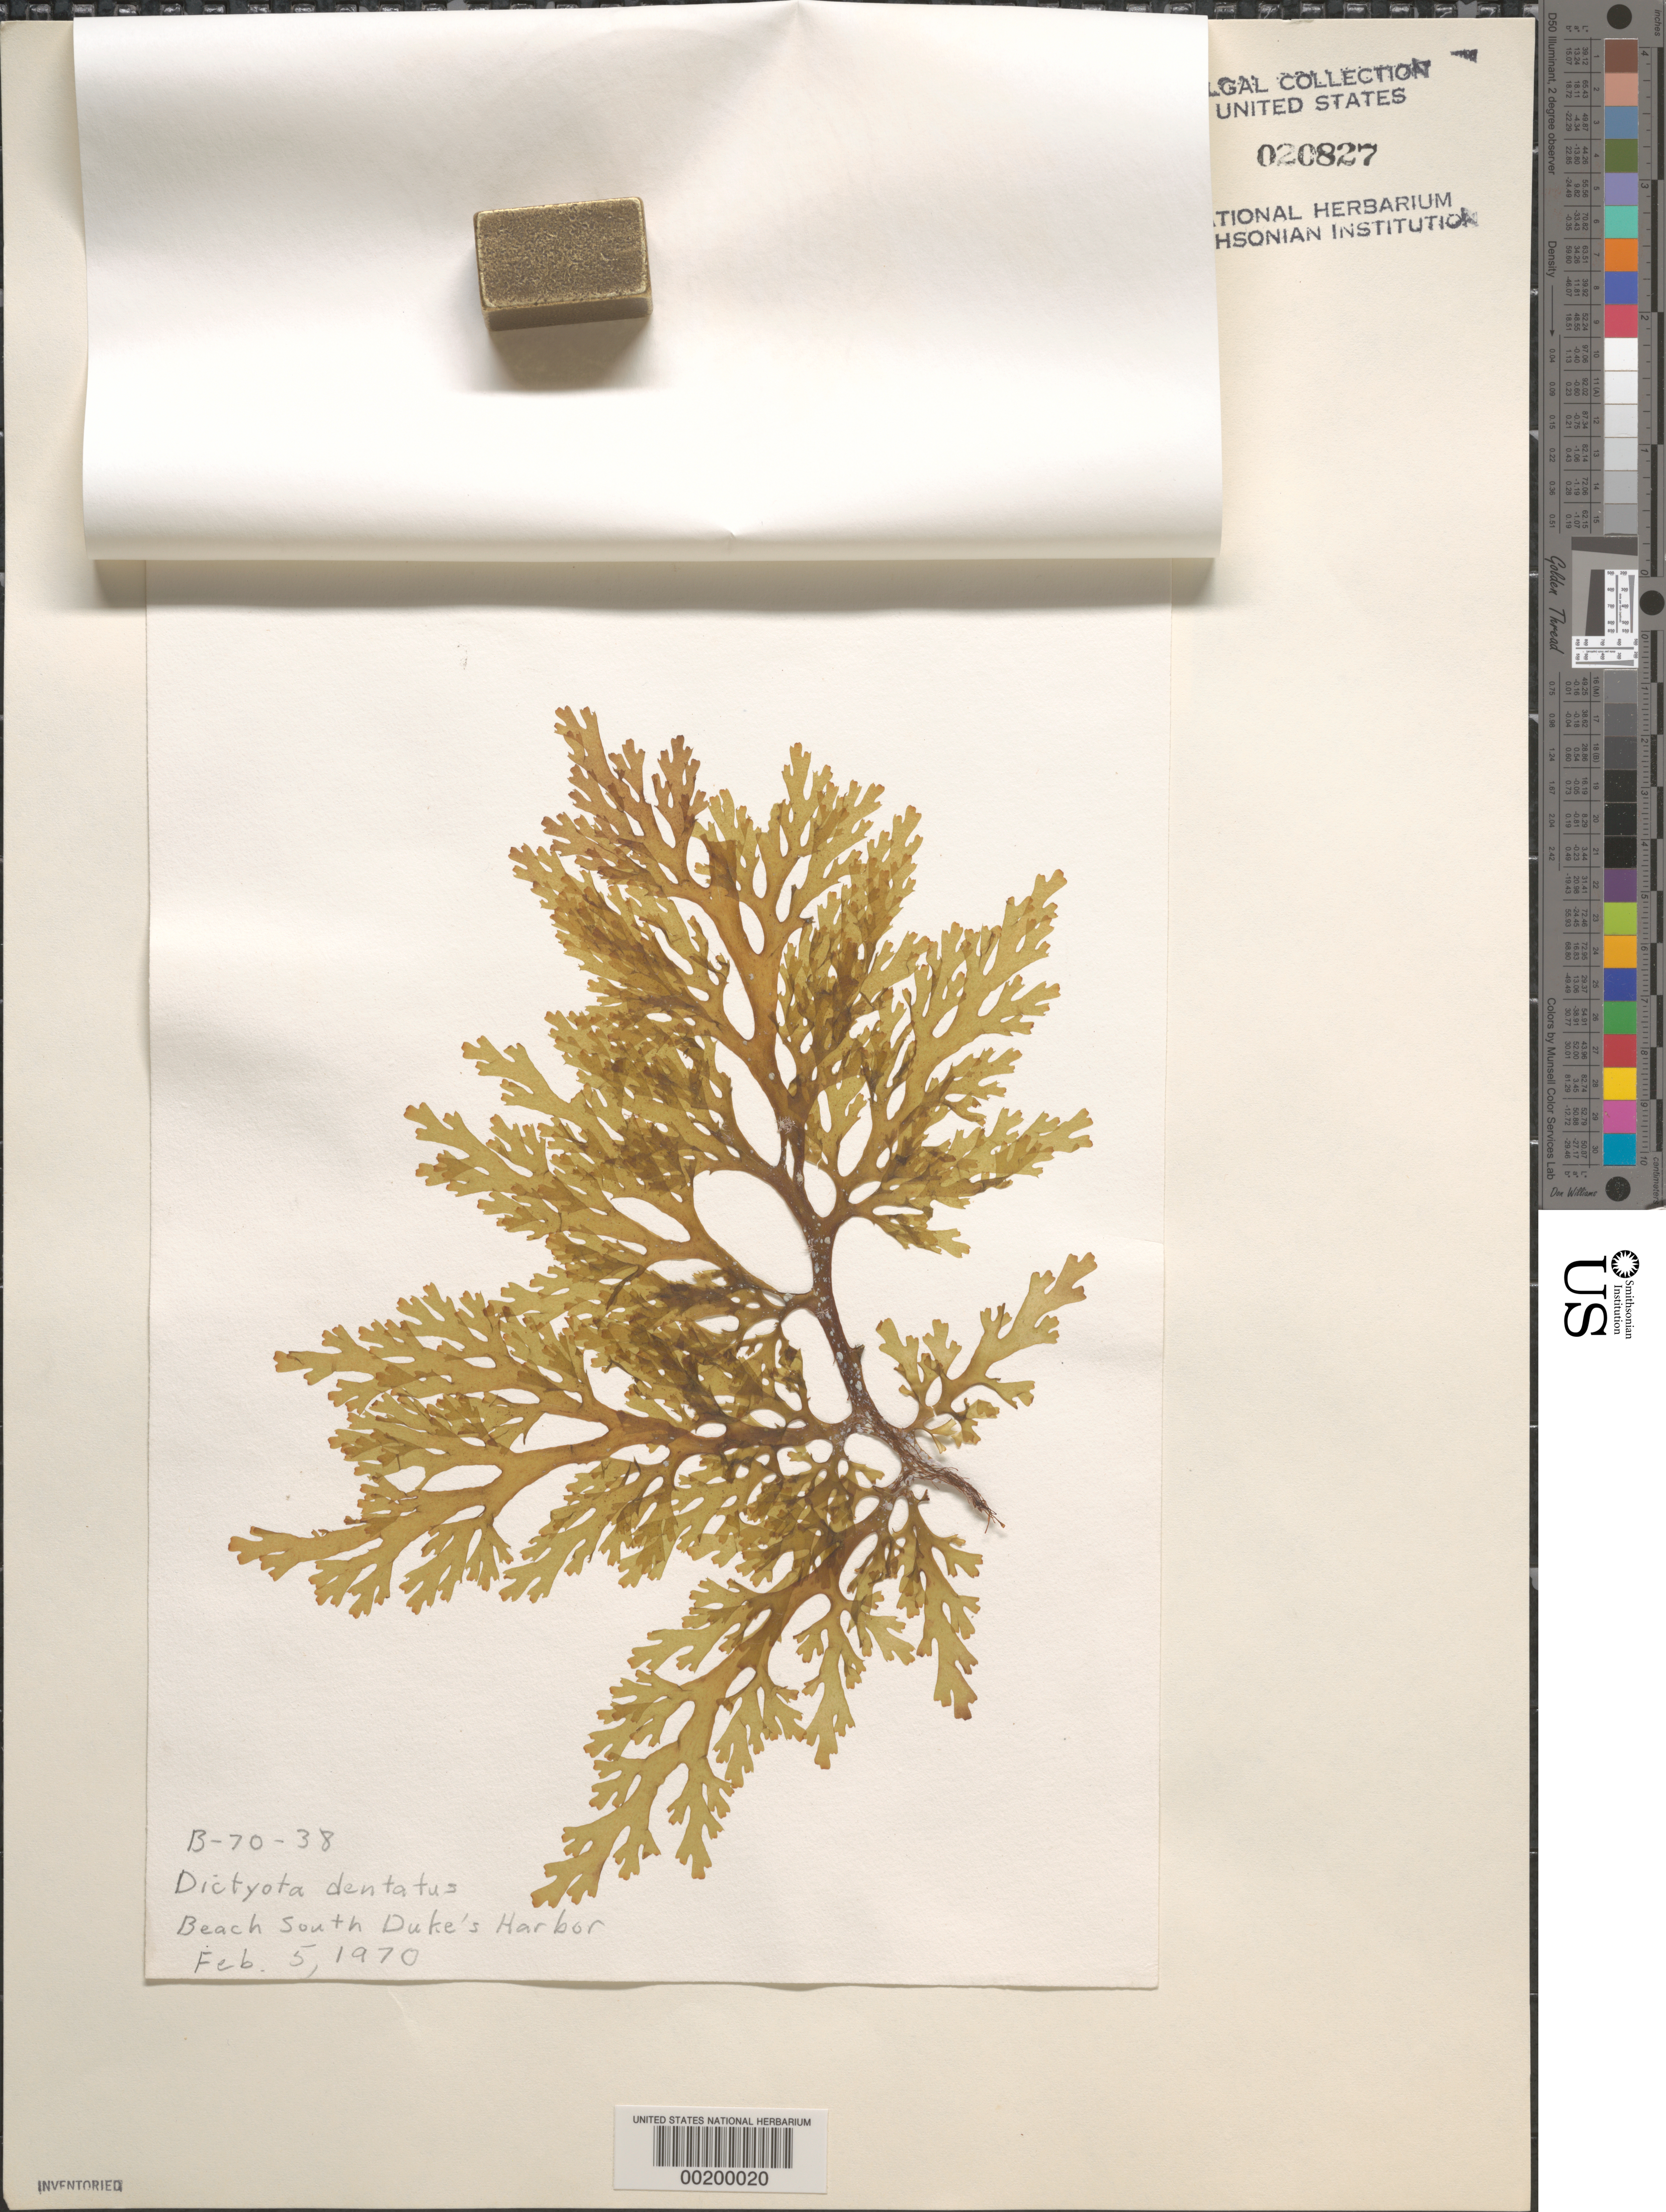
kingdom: Chromista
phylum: Ochrophyta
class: Phaeophyceae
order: Dictyotales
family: Dictyotaceae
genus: Dictyota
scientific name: Dictyota mertensii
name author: (C. Mart.) Kütz.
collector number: B-70-38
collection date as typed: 05 Feb 1970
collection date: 1970-02-05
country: Bahamas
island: Great Abaco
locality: South of Duke's Harbor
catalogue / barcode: US 20827